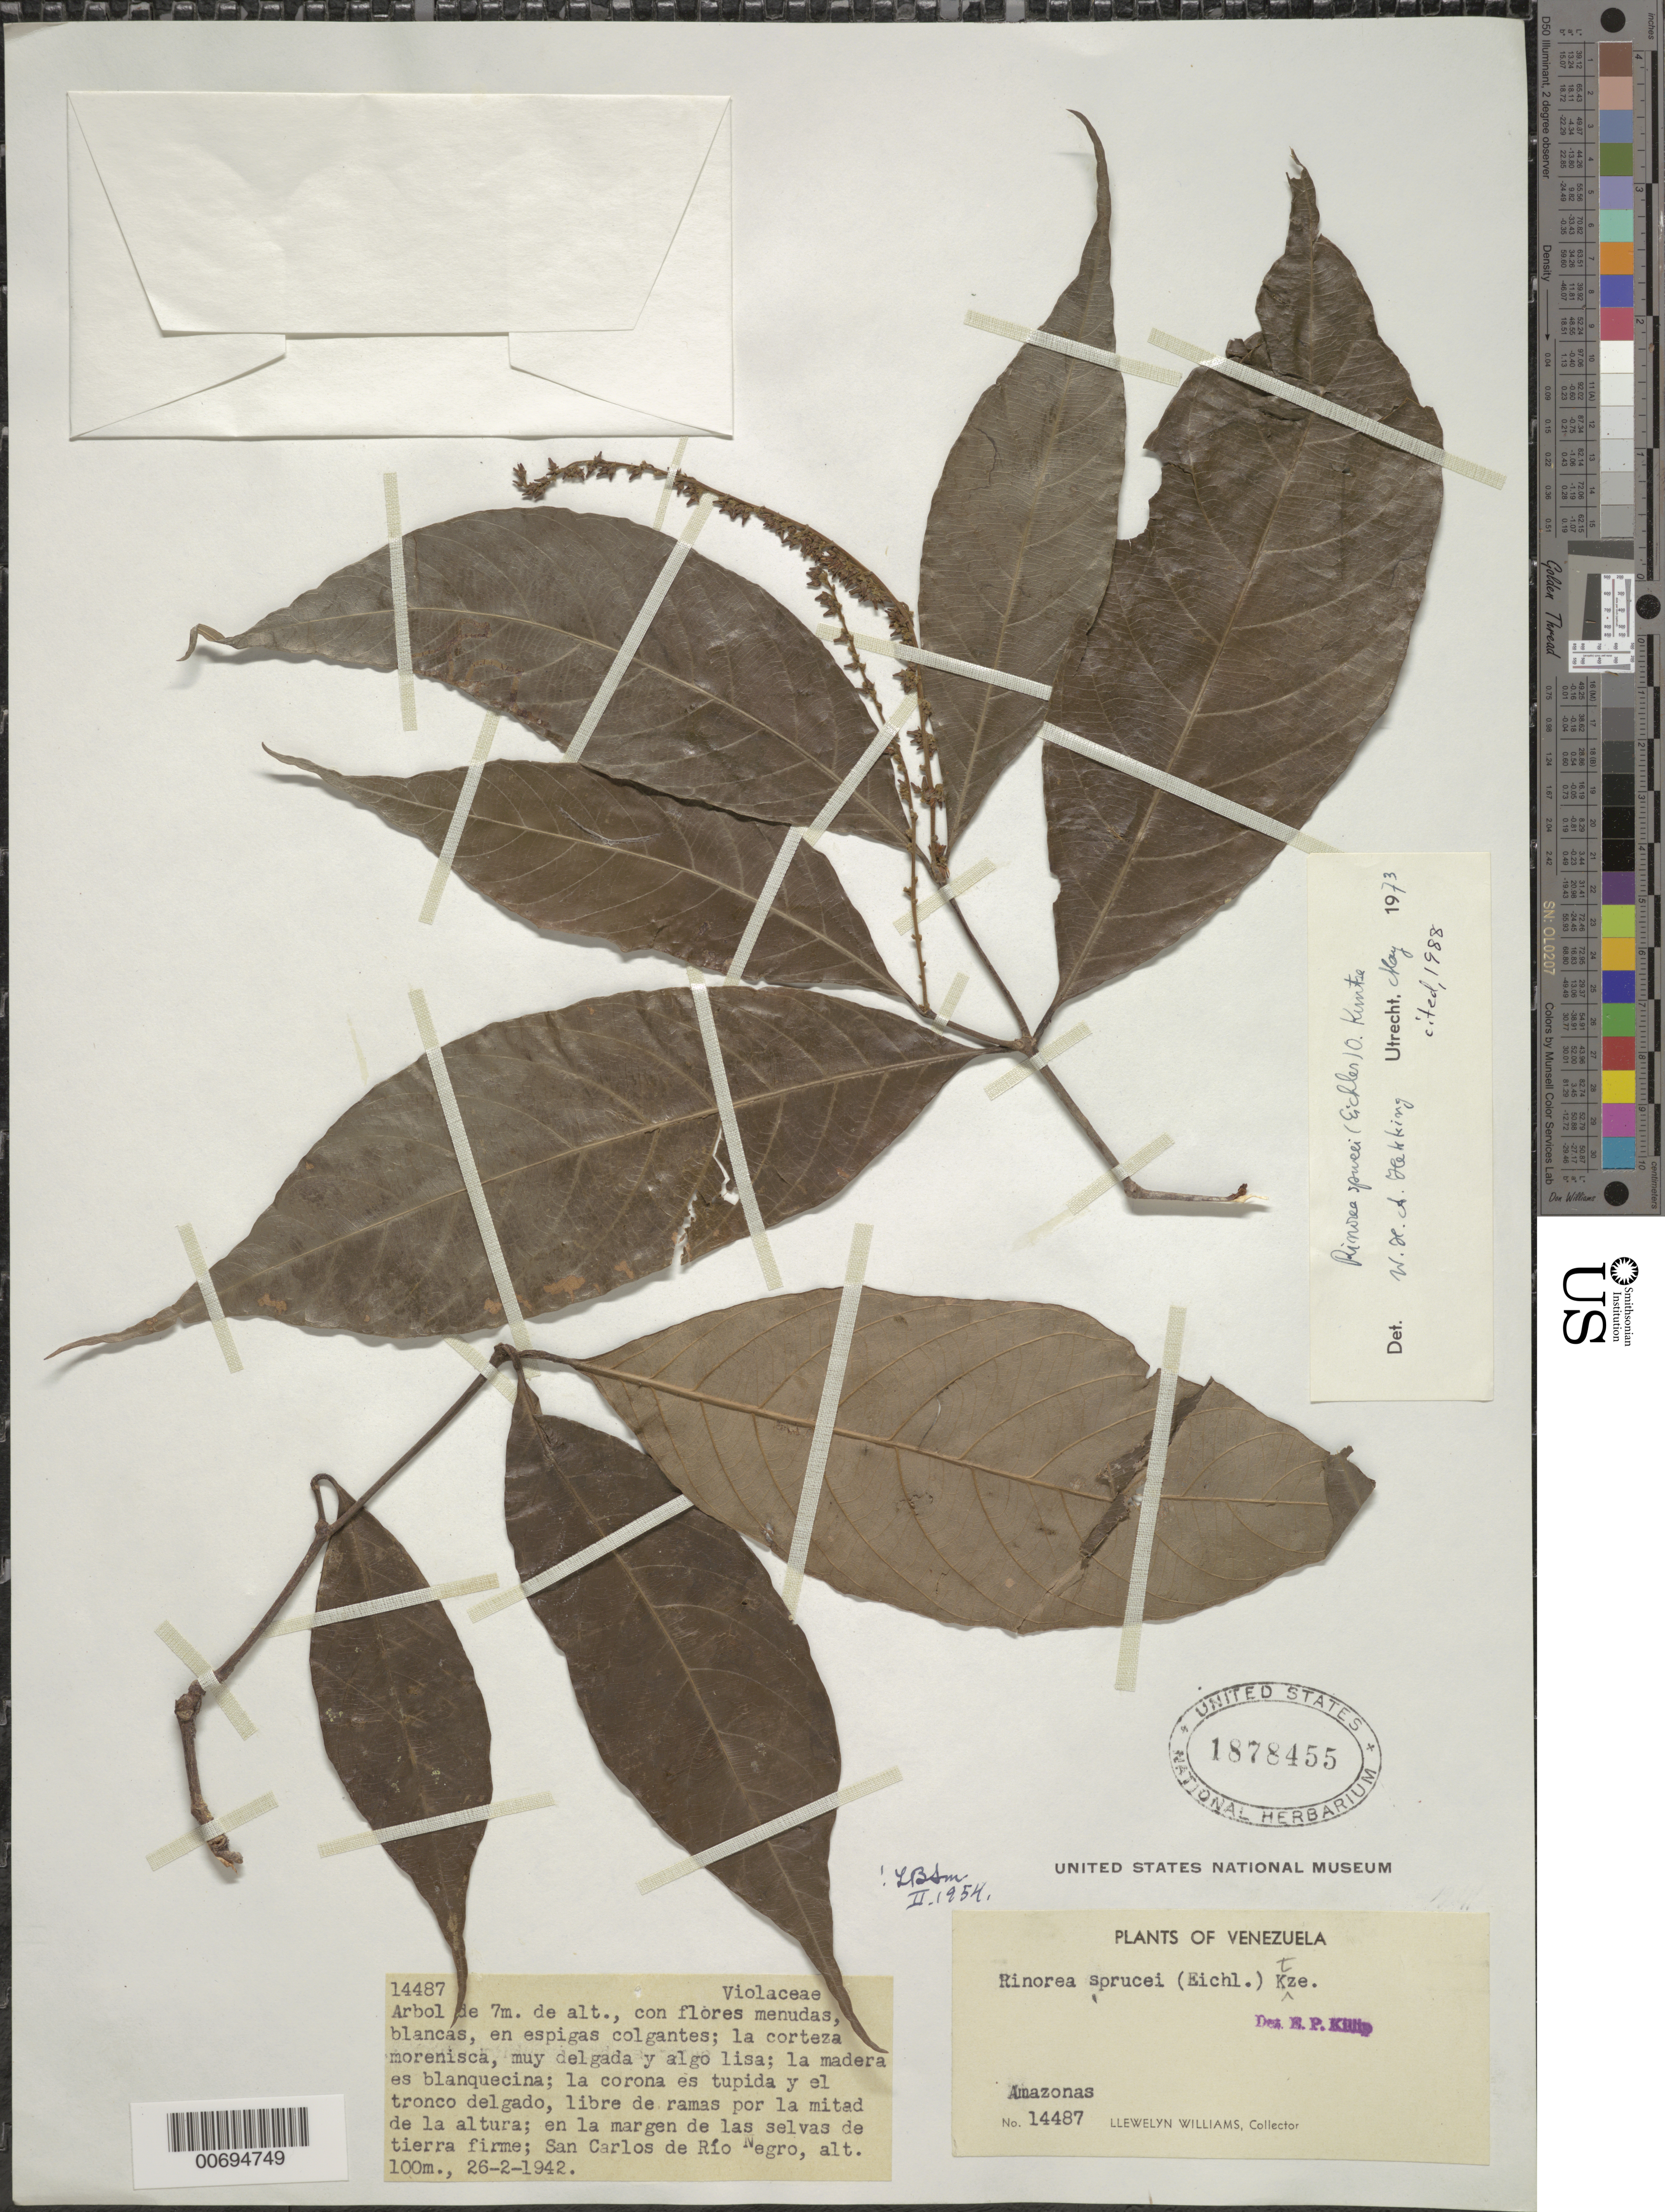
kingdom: Plantae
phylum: Tracheophyta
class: Magnoliopsida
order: Malpighiales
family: Violaceae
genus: Rinorea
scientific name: Rinorea sprucei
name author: (Eichler) Kuntze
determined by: Hekking, W. H. A.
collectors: Ll. Williams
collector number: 14487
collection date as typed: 26-Feb-42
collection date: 1942-02-26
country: Venezuela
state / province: Amazonas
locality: San Carlos de Río Negro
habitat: Margen de las selvas de tierra firme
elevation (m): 100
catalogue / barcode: US 1878455